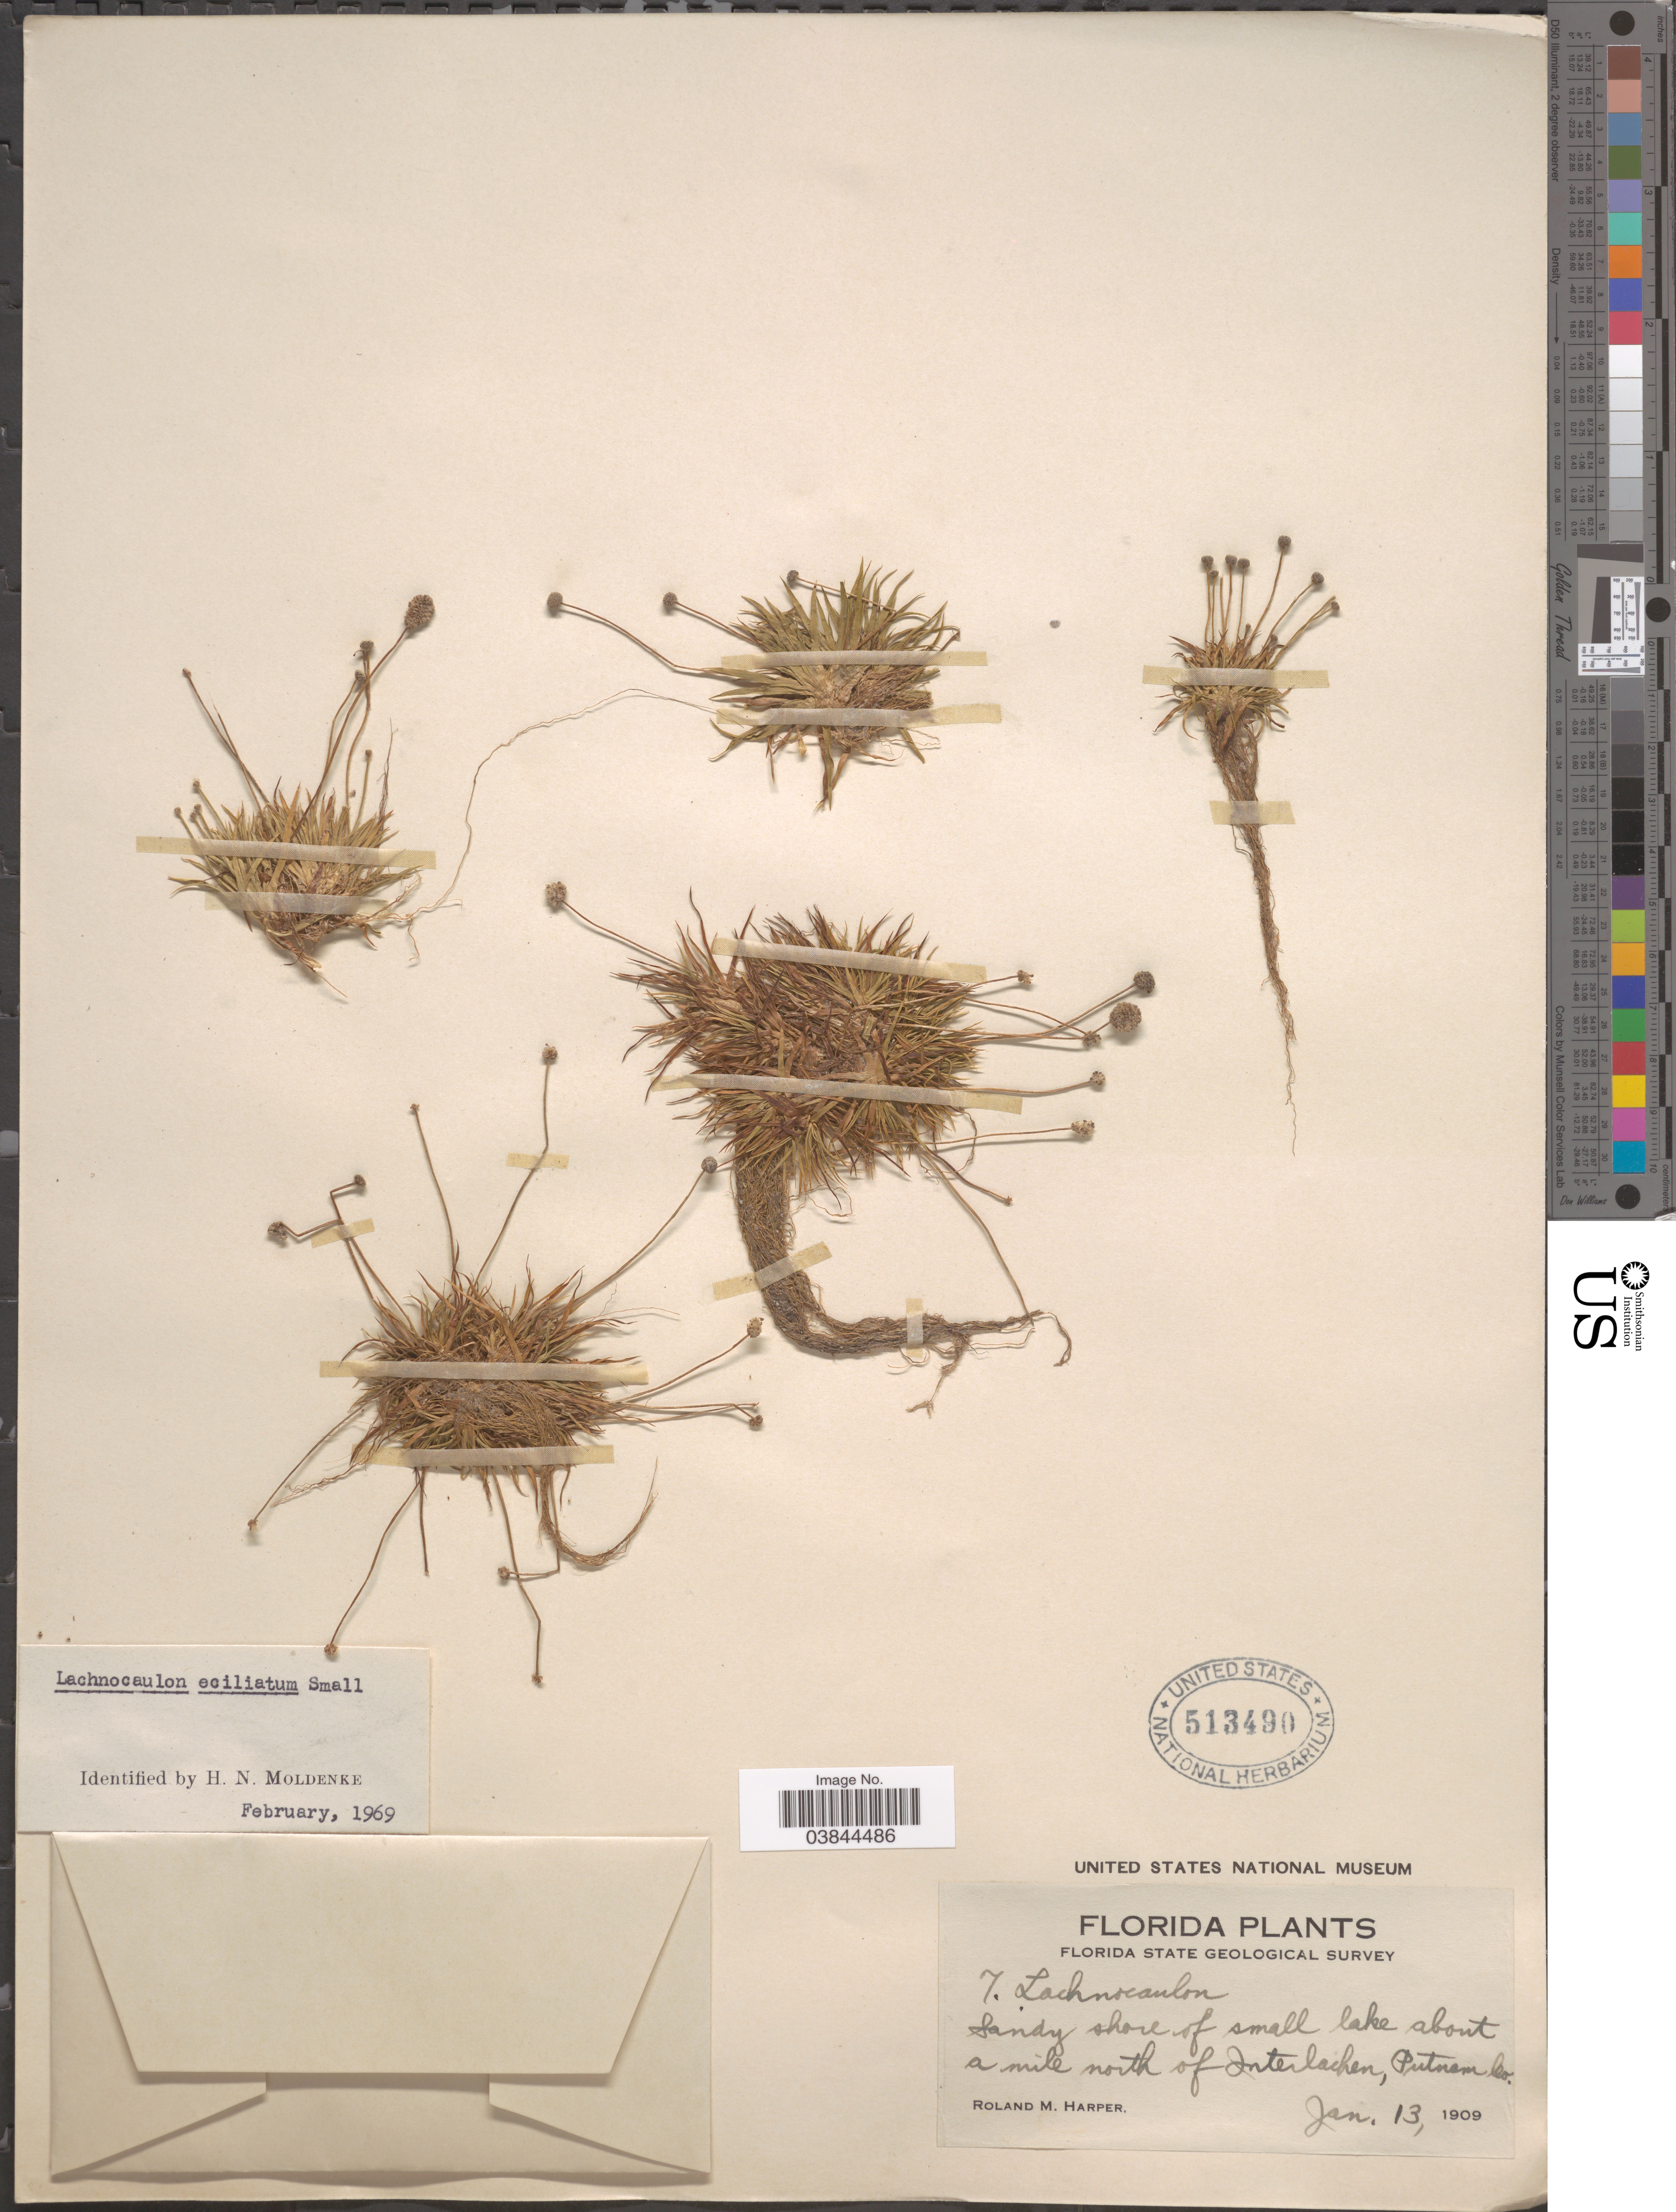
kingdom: Plantae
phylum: Tracheophyta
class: Liliopsida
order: Poales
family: Eriocaulaceae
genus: Lachnocaulon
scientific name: Lachnocaulon eciliatum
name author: Small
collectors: R. M. Harper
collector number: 7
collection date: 1909-01-13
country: United States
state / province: Florida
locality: Sandy shore of small lake about a mile north of Interlachen, Putnam Co.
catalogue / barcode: US 513490